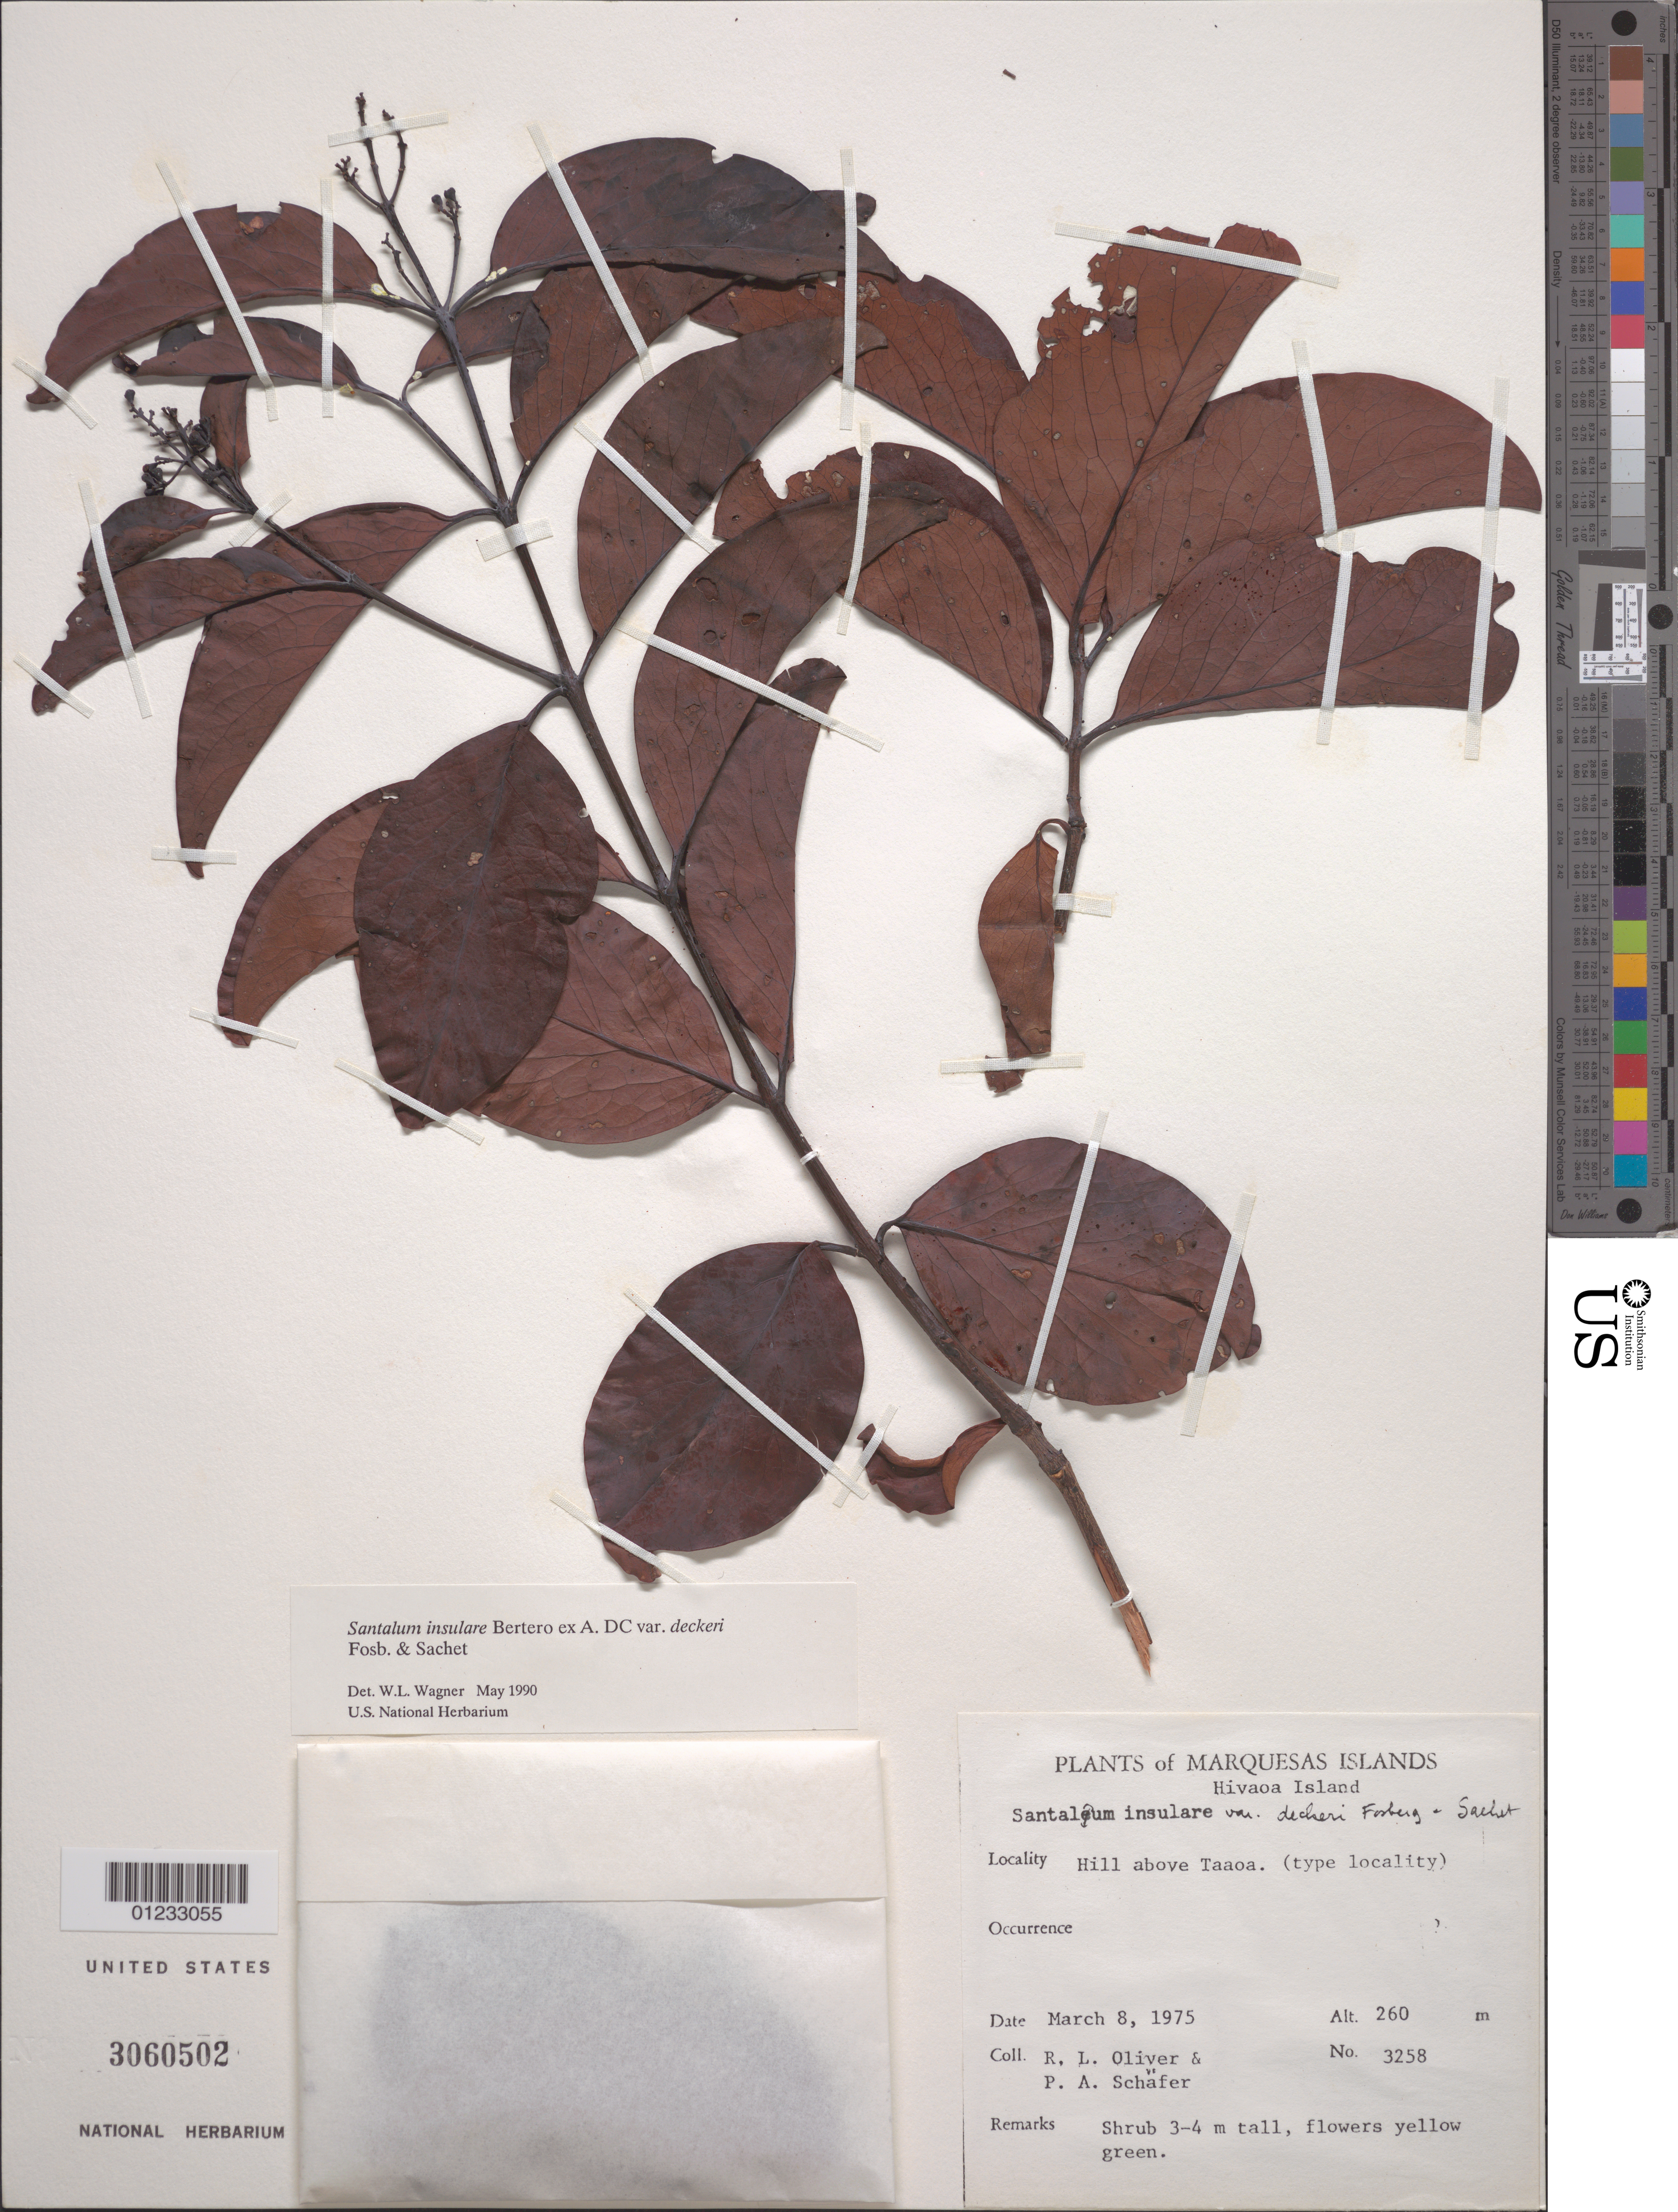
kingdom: Plantae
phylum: Tracheophyta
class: Magnoliopsida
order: Santalales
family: Santalaceae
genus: Santalum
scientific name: Santalum insulare var. marchionense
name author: (Skottsb.) Skottsb.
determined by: Wagner, W. L., (BOT), Smithsonian Institution - National Museum of Natural History (UNITED STATES)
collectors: R. L. Oliver & P. A. Schäfer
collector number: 3258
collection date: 1975-03-08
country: French Polynesia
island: Hiva Oa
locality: hill above Taaoa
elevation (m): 260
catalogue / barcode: US 3060502